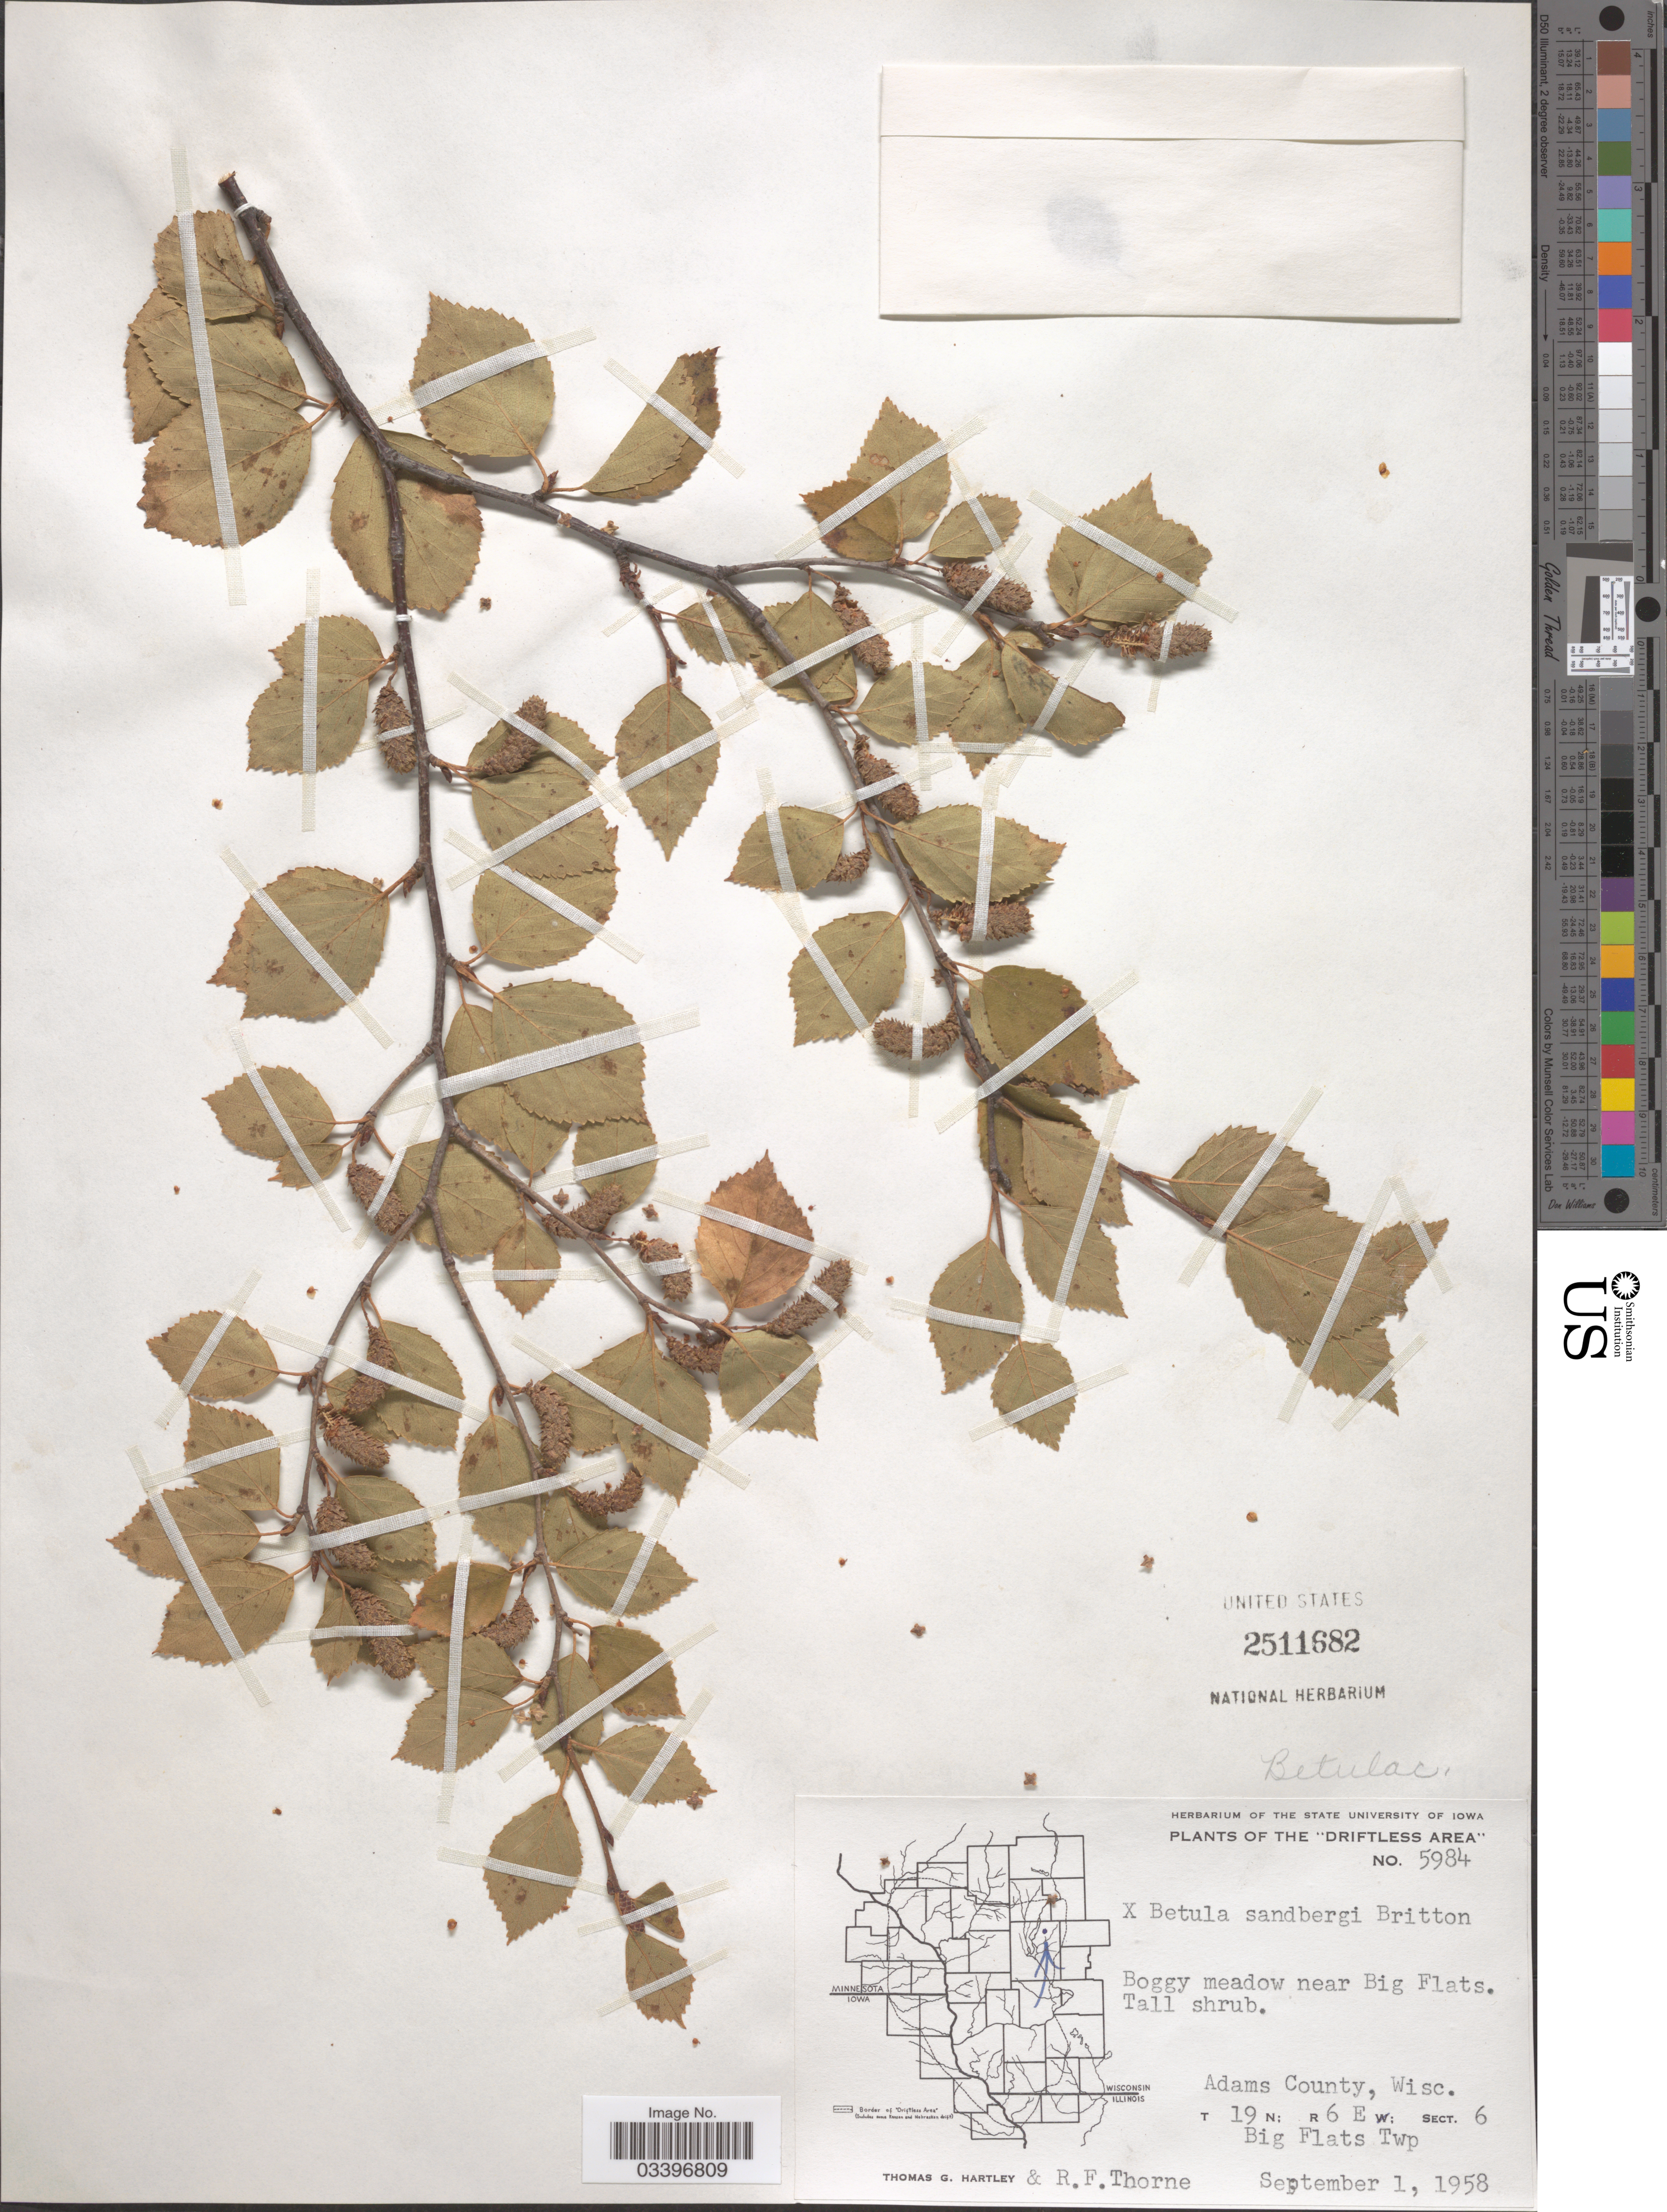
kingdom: Plantae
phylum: Tracheophyta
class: Magnoliopsida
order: Fagales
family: Betulaceae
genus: Betula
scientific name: Betula x sandbergii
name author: Britton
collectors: T. G. Hartley & R. Thorne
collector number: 5984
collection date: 1958-09-01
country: United States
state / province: Wisconsin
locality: The 'Driftless Area'. Boggy meadow near Big Flats. Adams County, T 19N; R 6E; Sect. 6 Big Flats Twp.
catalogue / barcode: US 2511682